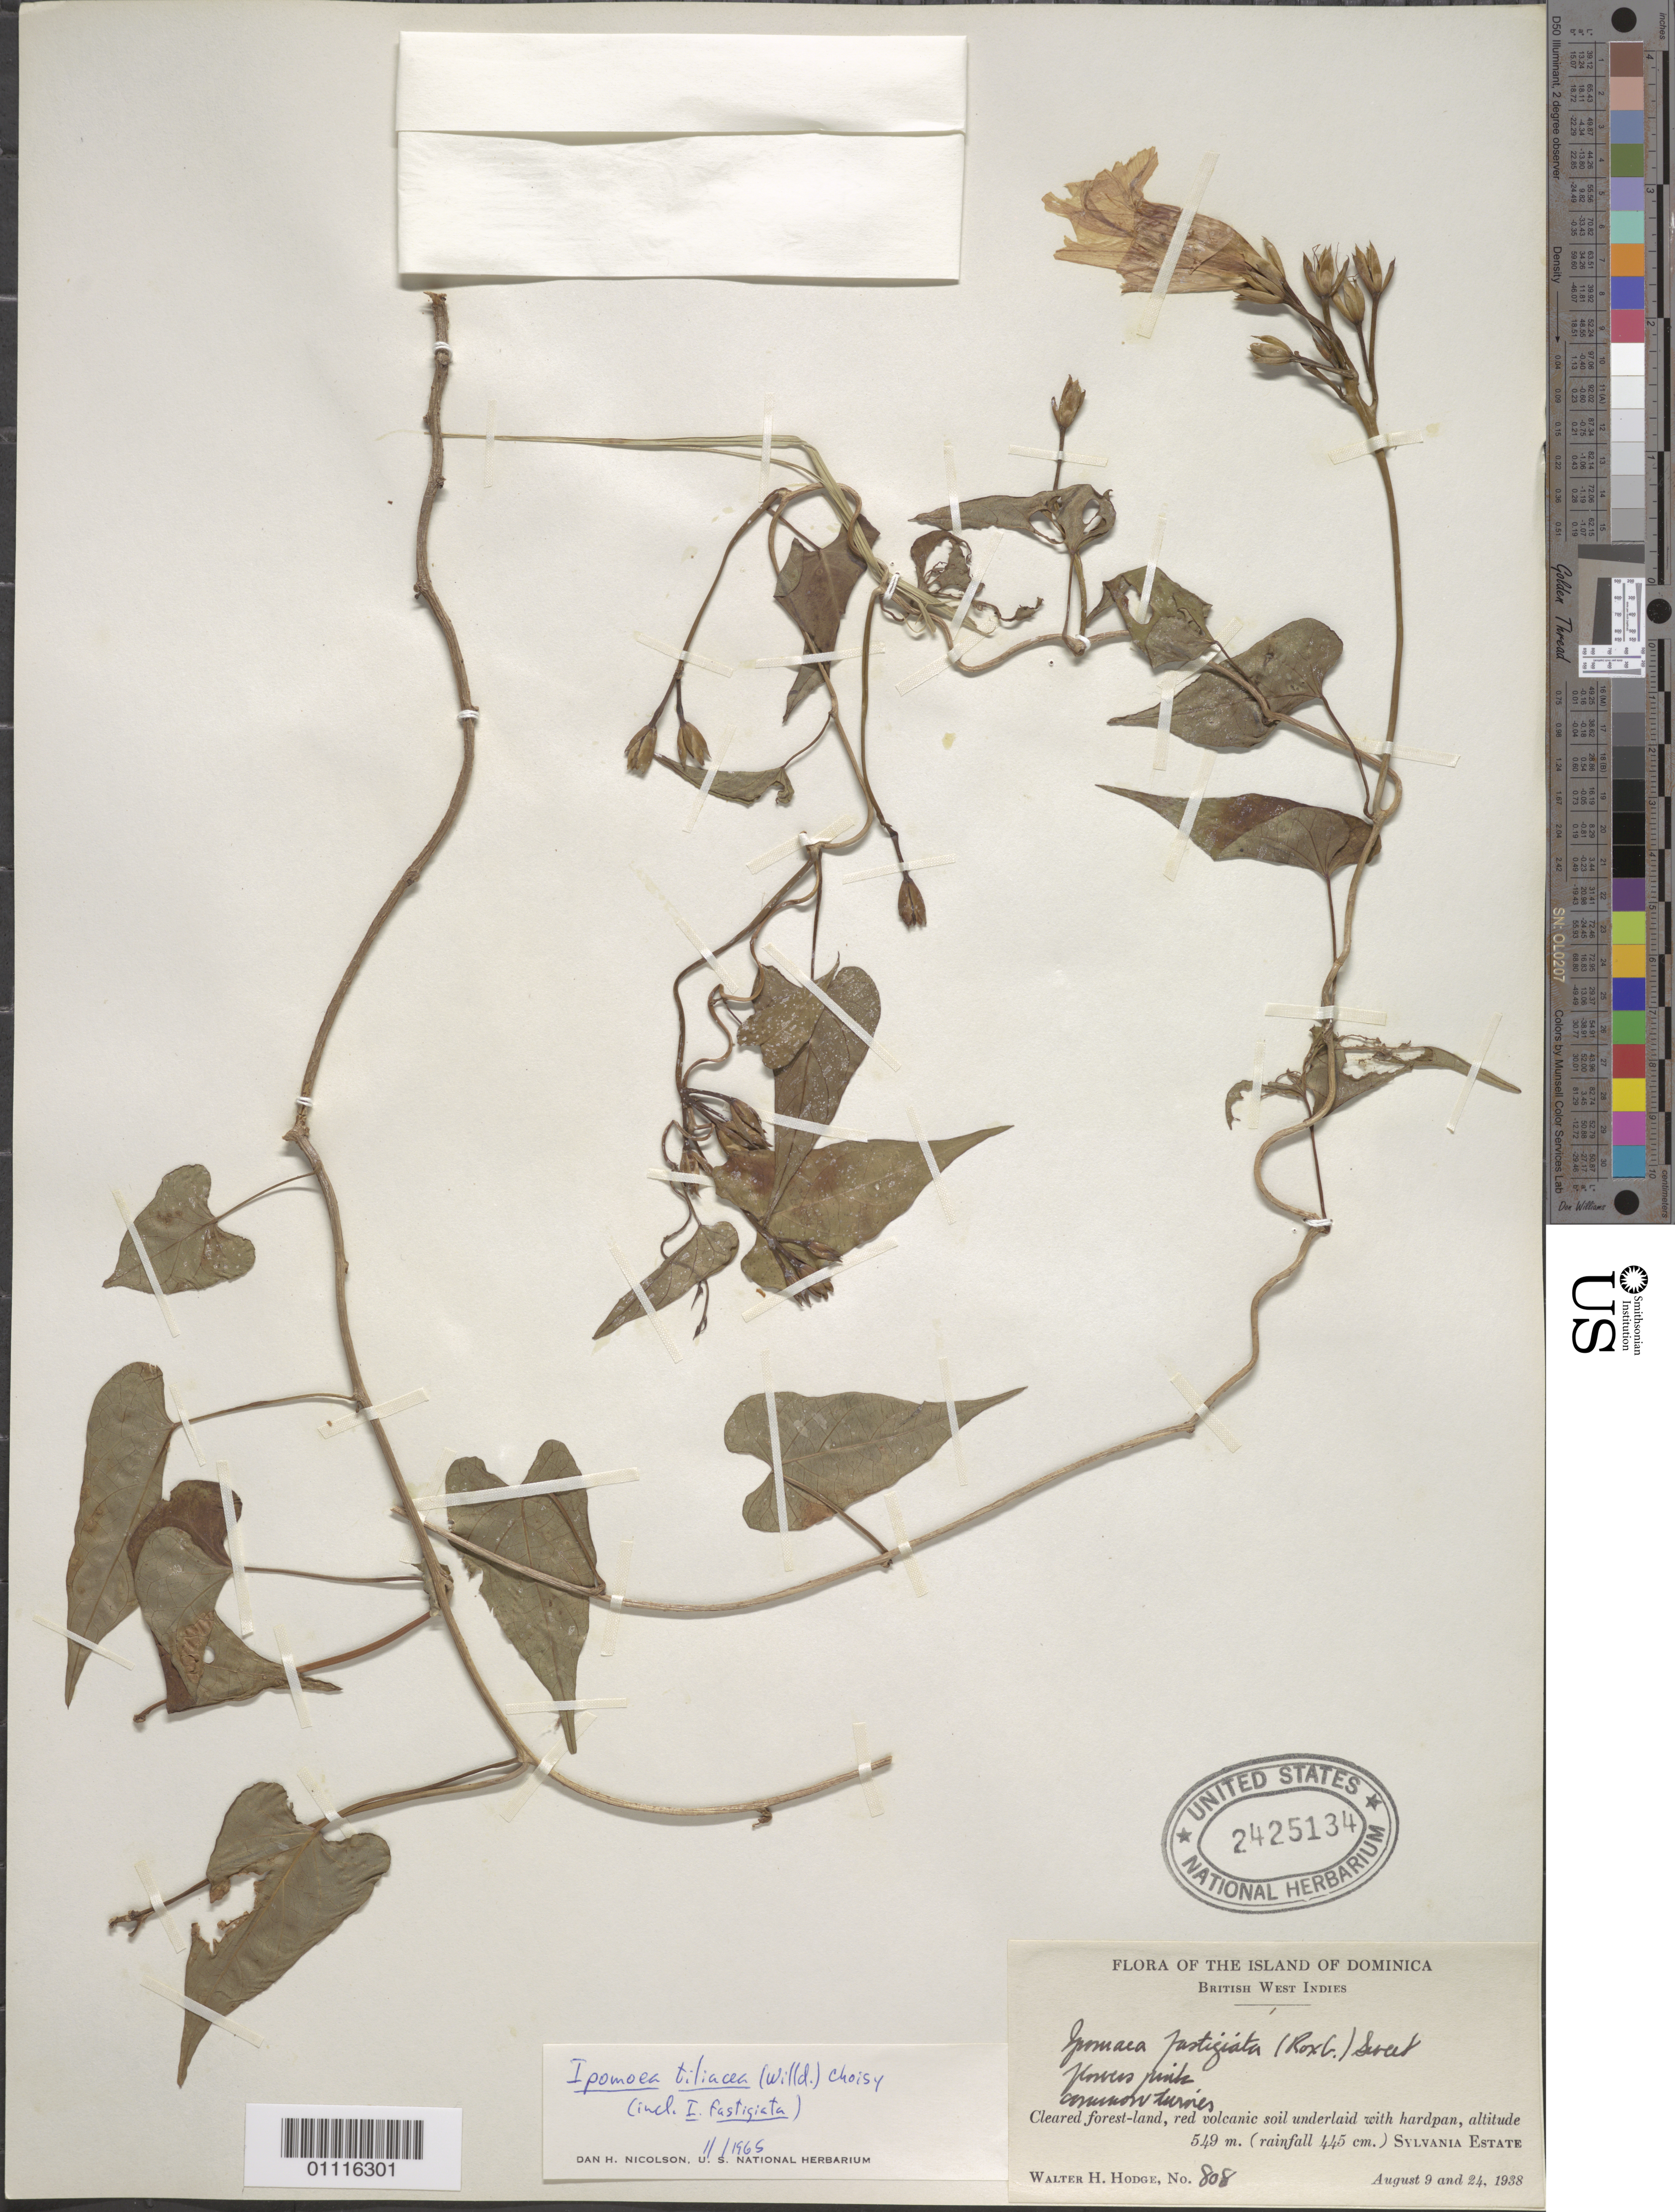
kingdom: Plantae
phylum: Tracheophyta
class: Magnoliopsida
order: Solanales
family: Convolvulaceae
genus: Ipomoea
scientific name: Ipomoea tiliacea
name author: (Willd.) Choisy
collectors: W. Hodge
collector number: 808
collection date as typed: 09 Aug 1938 and 24 Aug 1938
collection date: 1938-08-09,1938-08-24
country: Dominica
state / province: St. Paul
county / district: Sylvania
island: Dominica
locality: Sylvania Estate. Cleared forest-land, red volcanic soil underlaid with hardpan. (rainfall 445 cm).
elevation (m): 549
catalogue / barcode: US 2425134